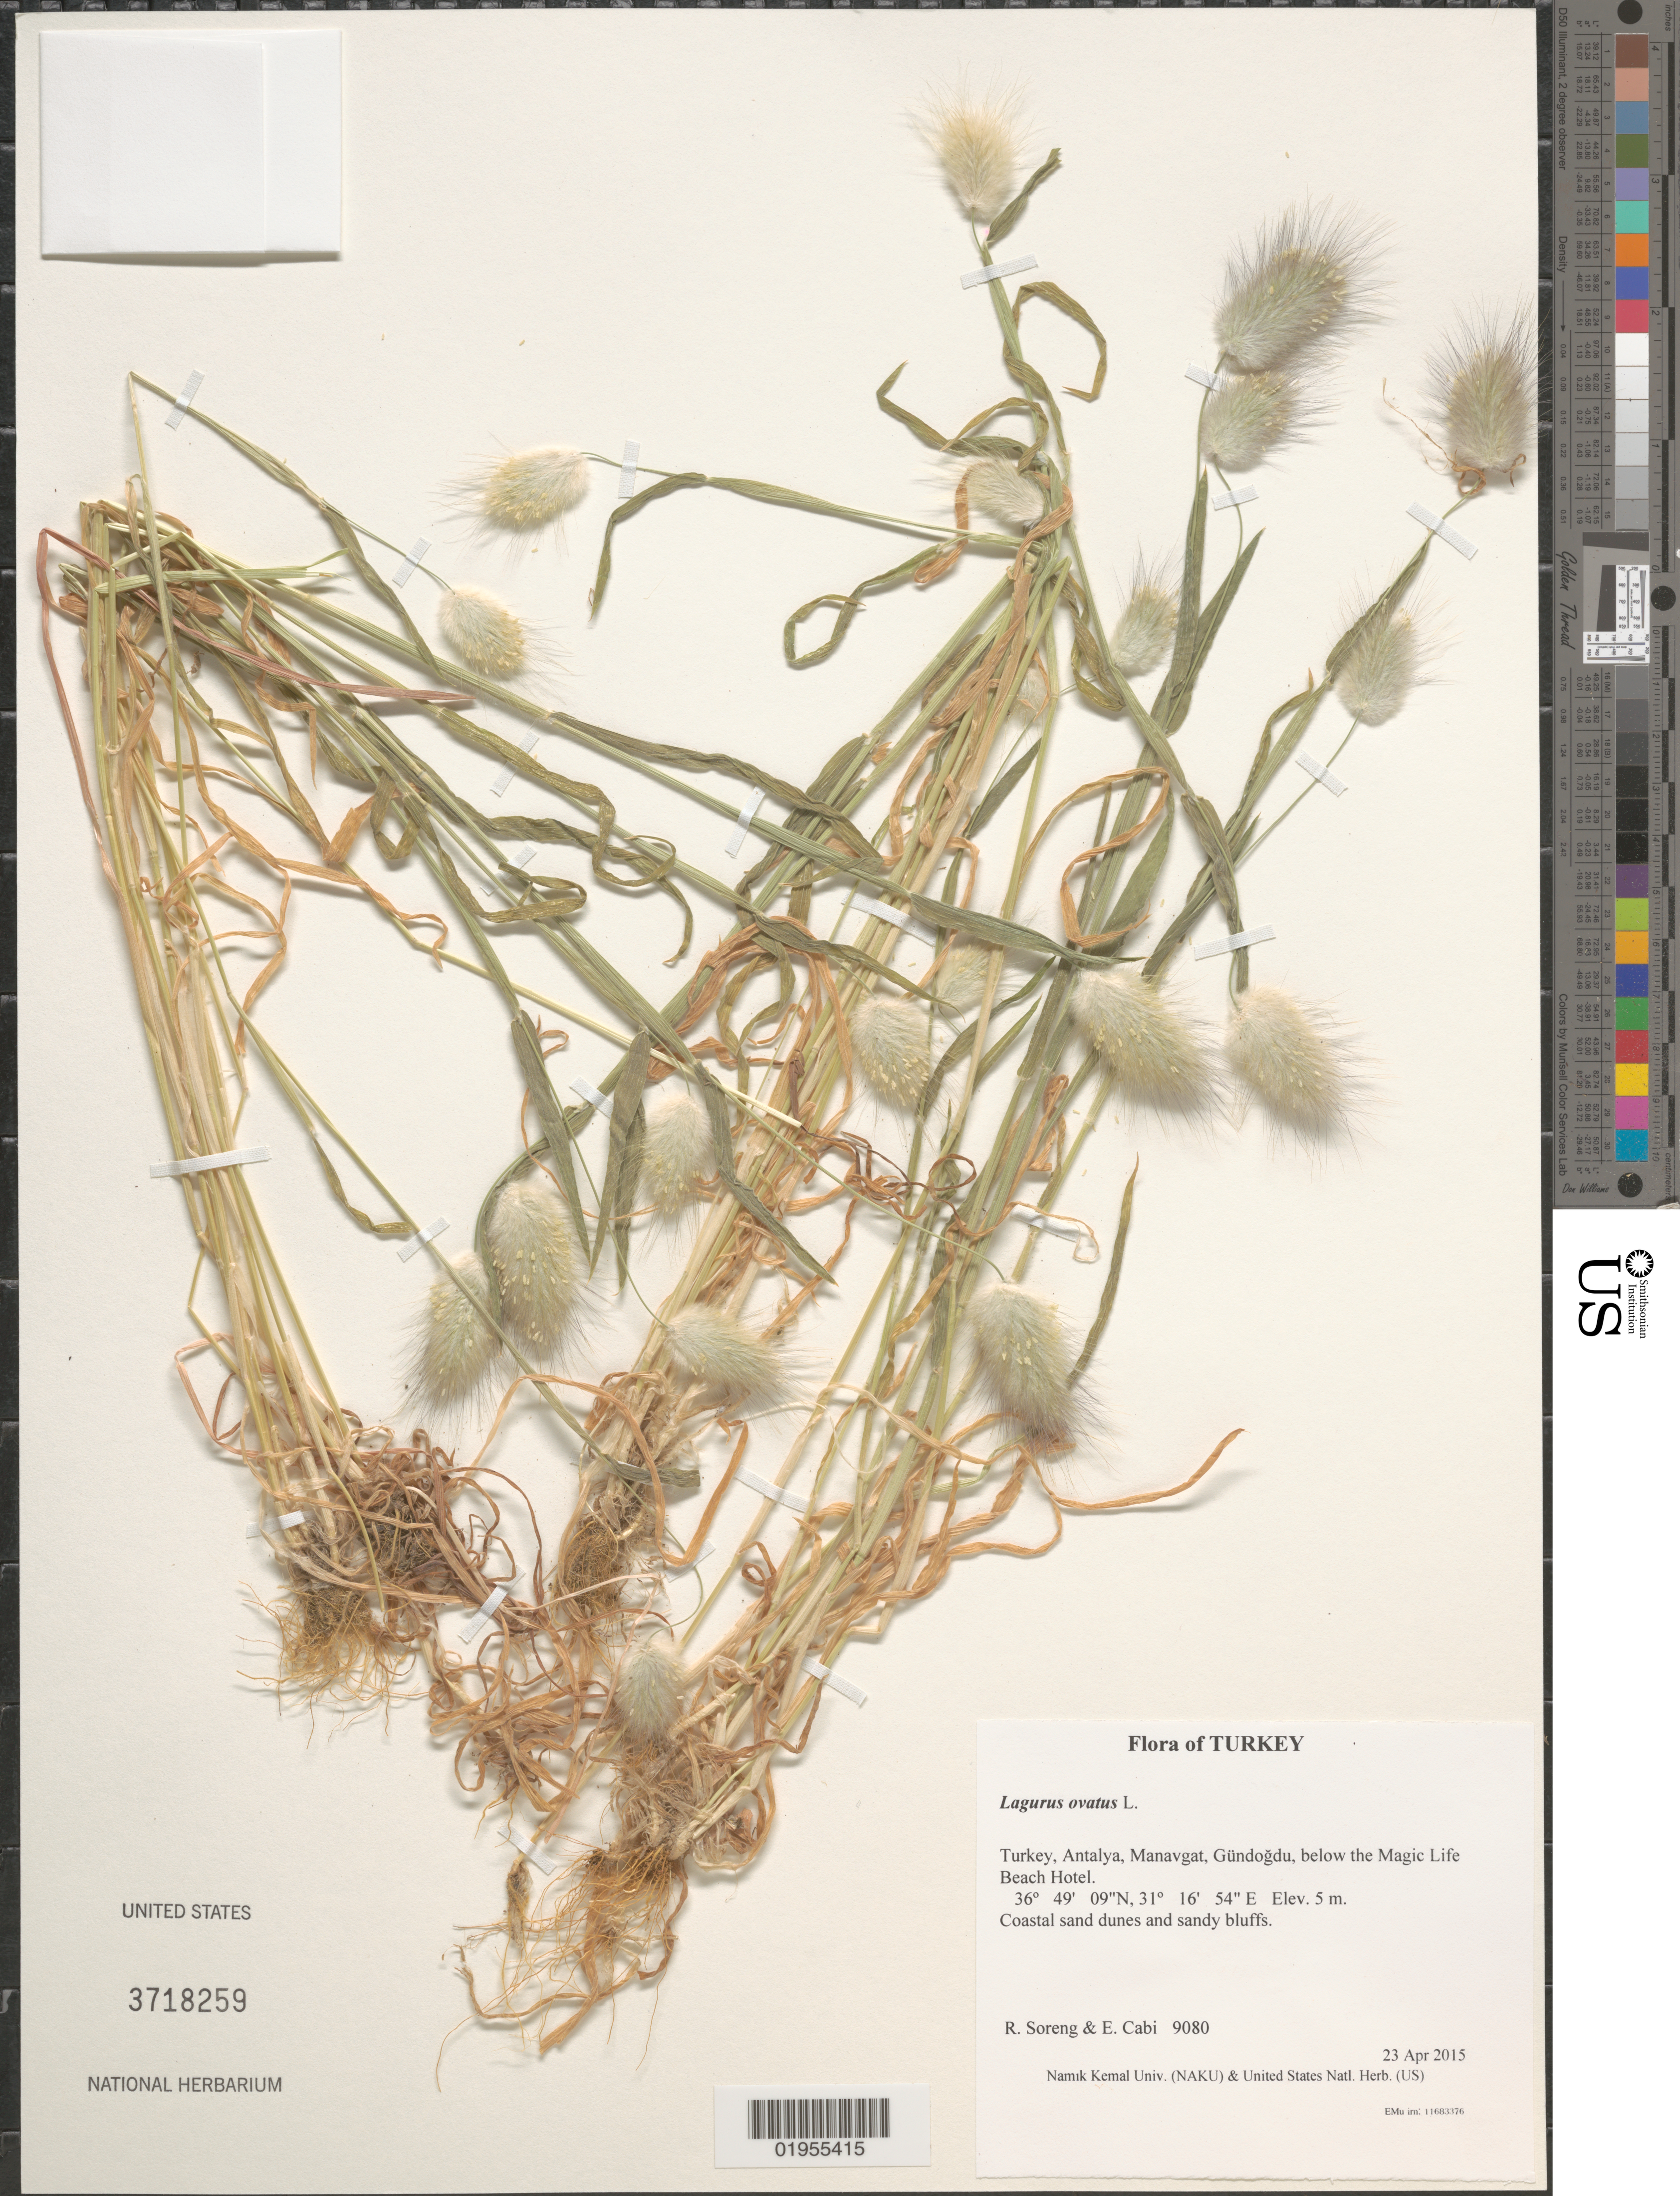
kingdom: Plantae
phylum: Tracheophyta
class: Liliopsida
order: Poales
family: Poaceae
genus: Lagurus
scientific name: Lagurus ovatus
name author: L.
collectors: R. J. Soreng & E. Cabi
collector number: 9080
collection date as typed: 2015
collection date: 2015-04-23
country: Turkey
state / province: Antalya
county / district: Manavgat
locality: Gundogdu, below the Majic Life Beach Hotel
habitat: Coastal sand dunes and sandy bluffs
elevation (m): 5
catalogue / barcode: US 3718259